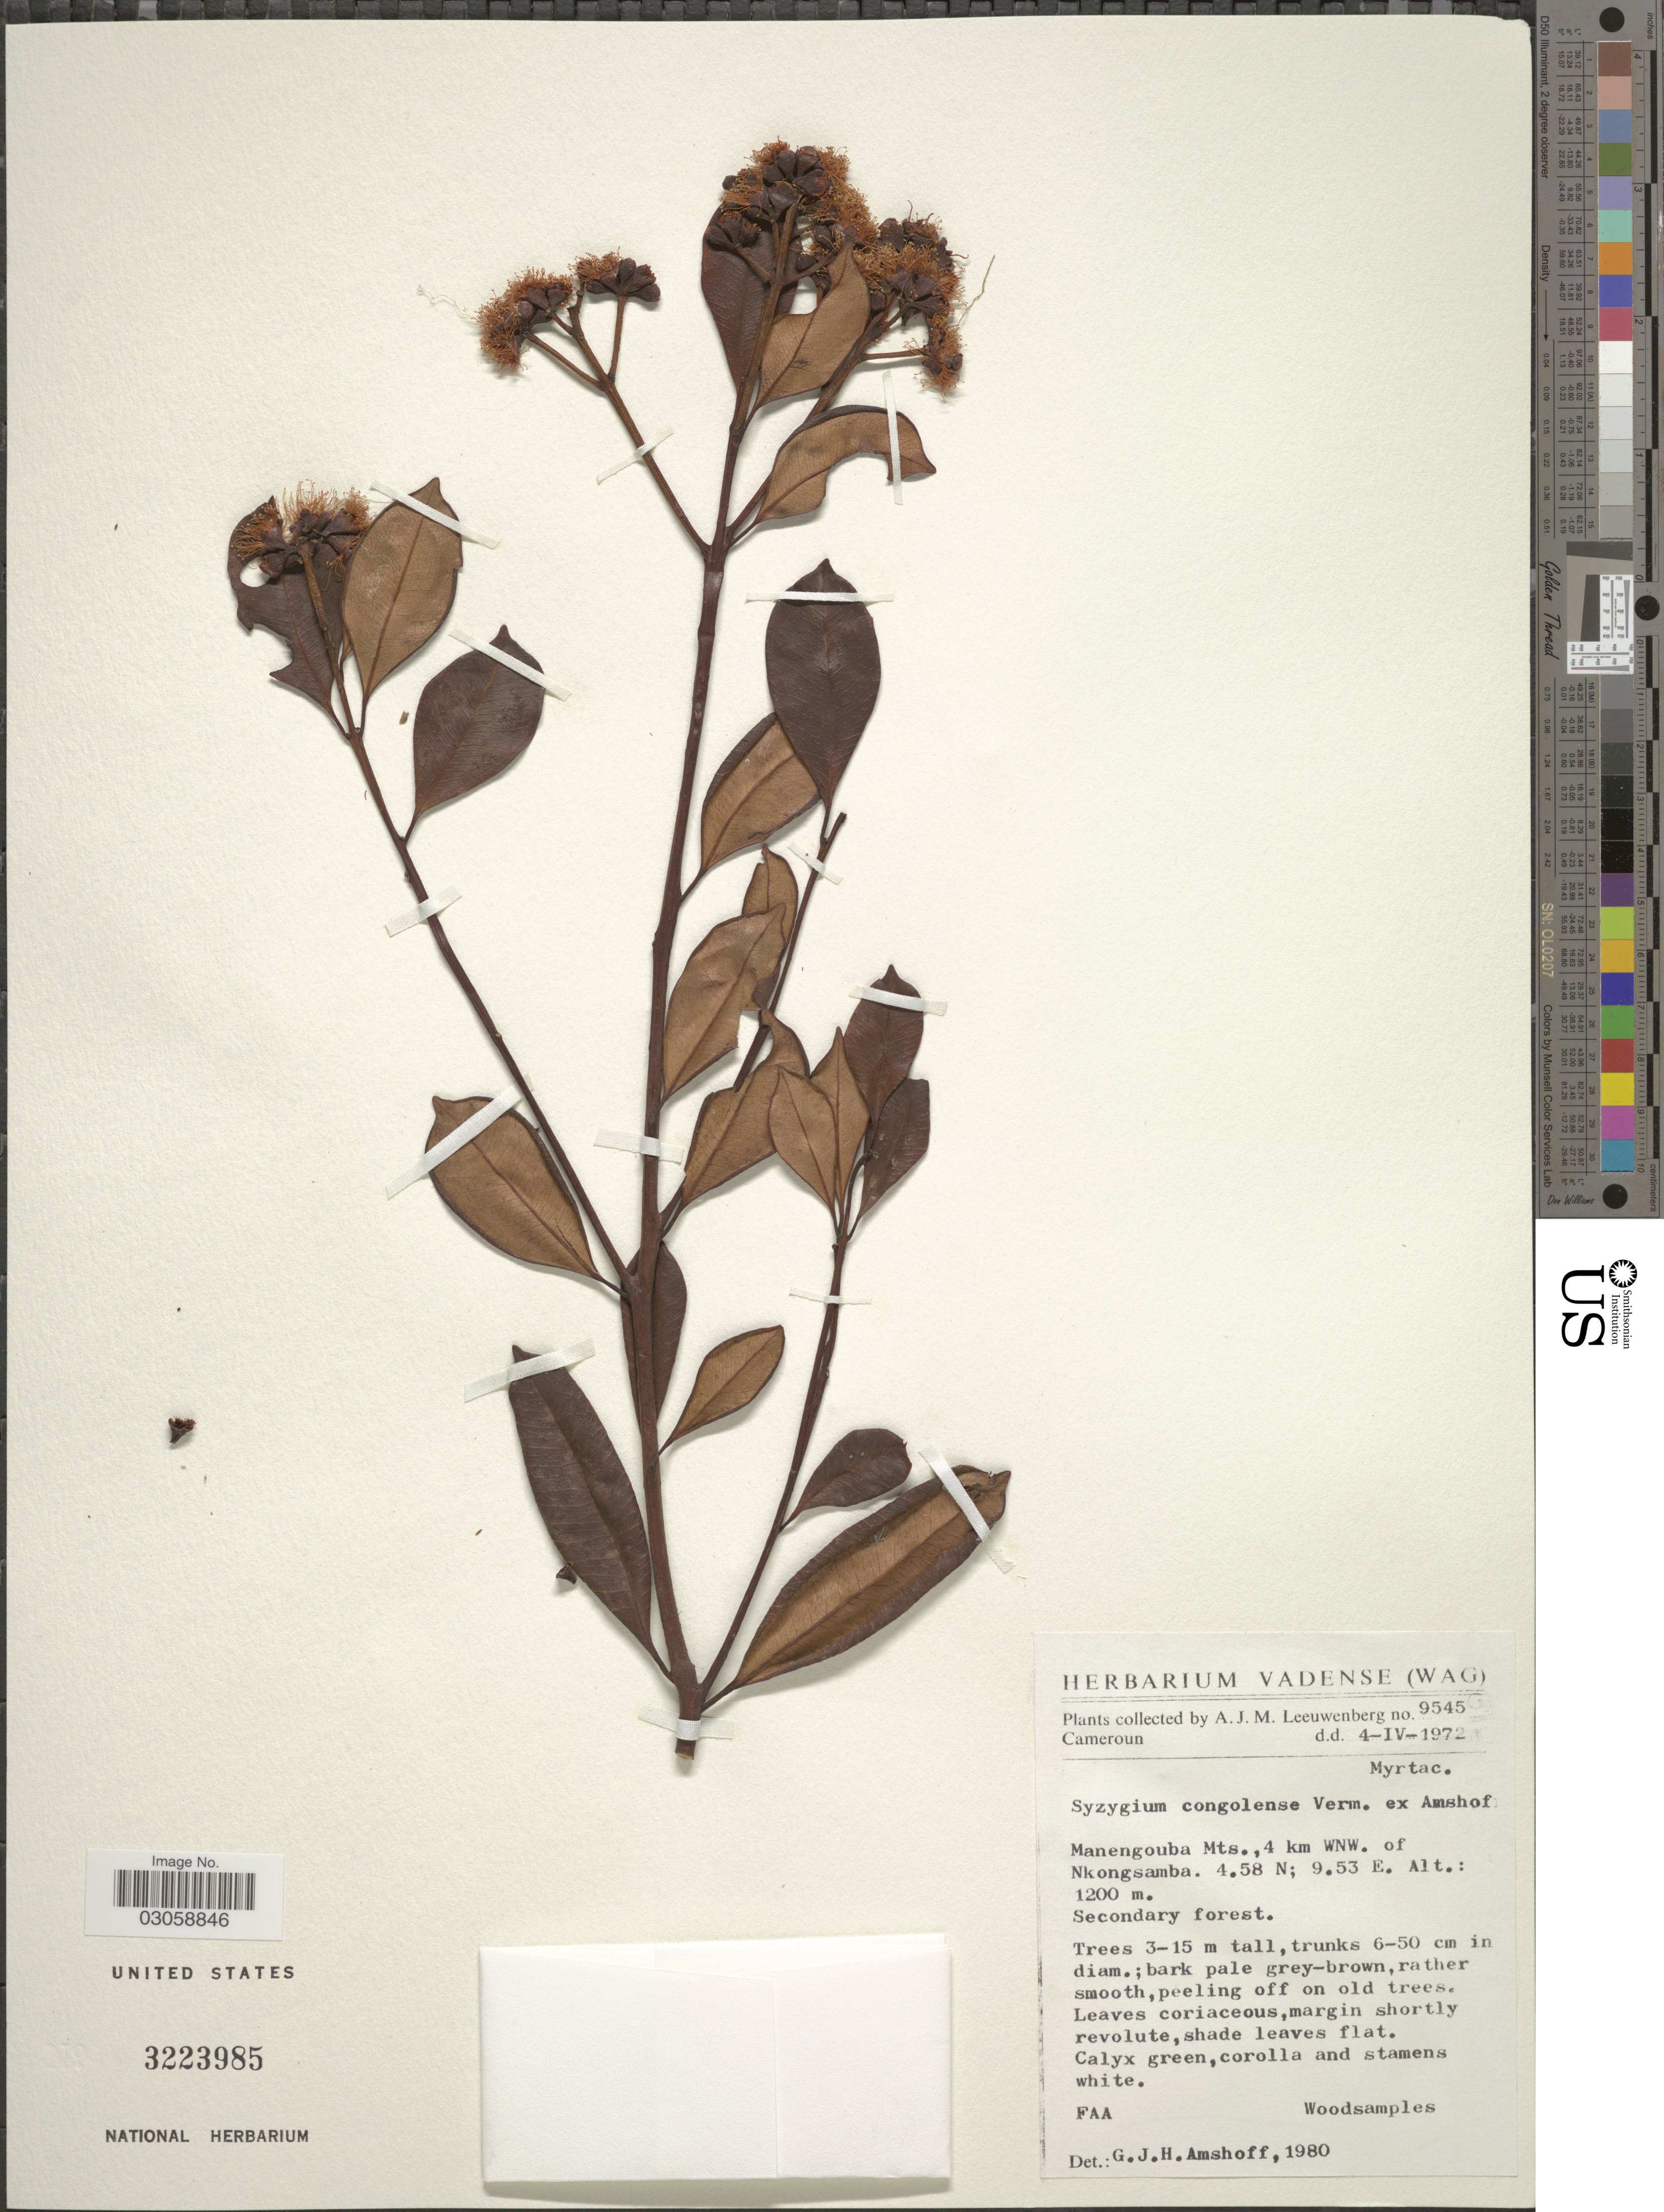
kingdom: Plantae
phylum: Tracheophyta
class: Magnoliopsida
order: Myrtales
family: Myrtaceae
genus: Syzygium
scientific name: Syzygium congolense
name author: Vermoesen ex Amshoff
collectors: A. J. M. Leeuwenberg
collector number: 9545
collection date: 1972-04-04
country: Cameroon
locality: Manengouba Mts., 4 km WNW. of Nkongsamba.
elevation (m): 1200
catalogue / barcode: US 3223985